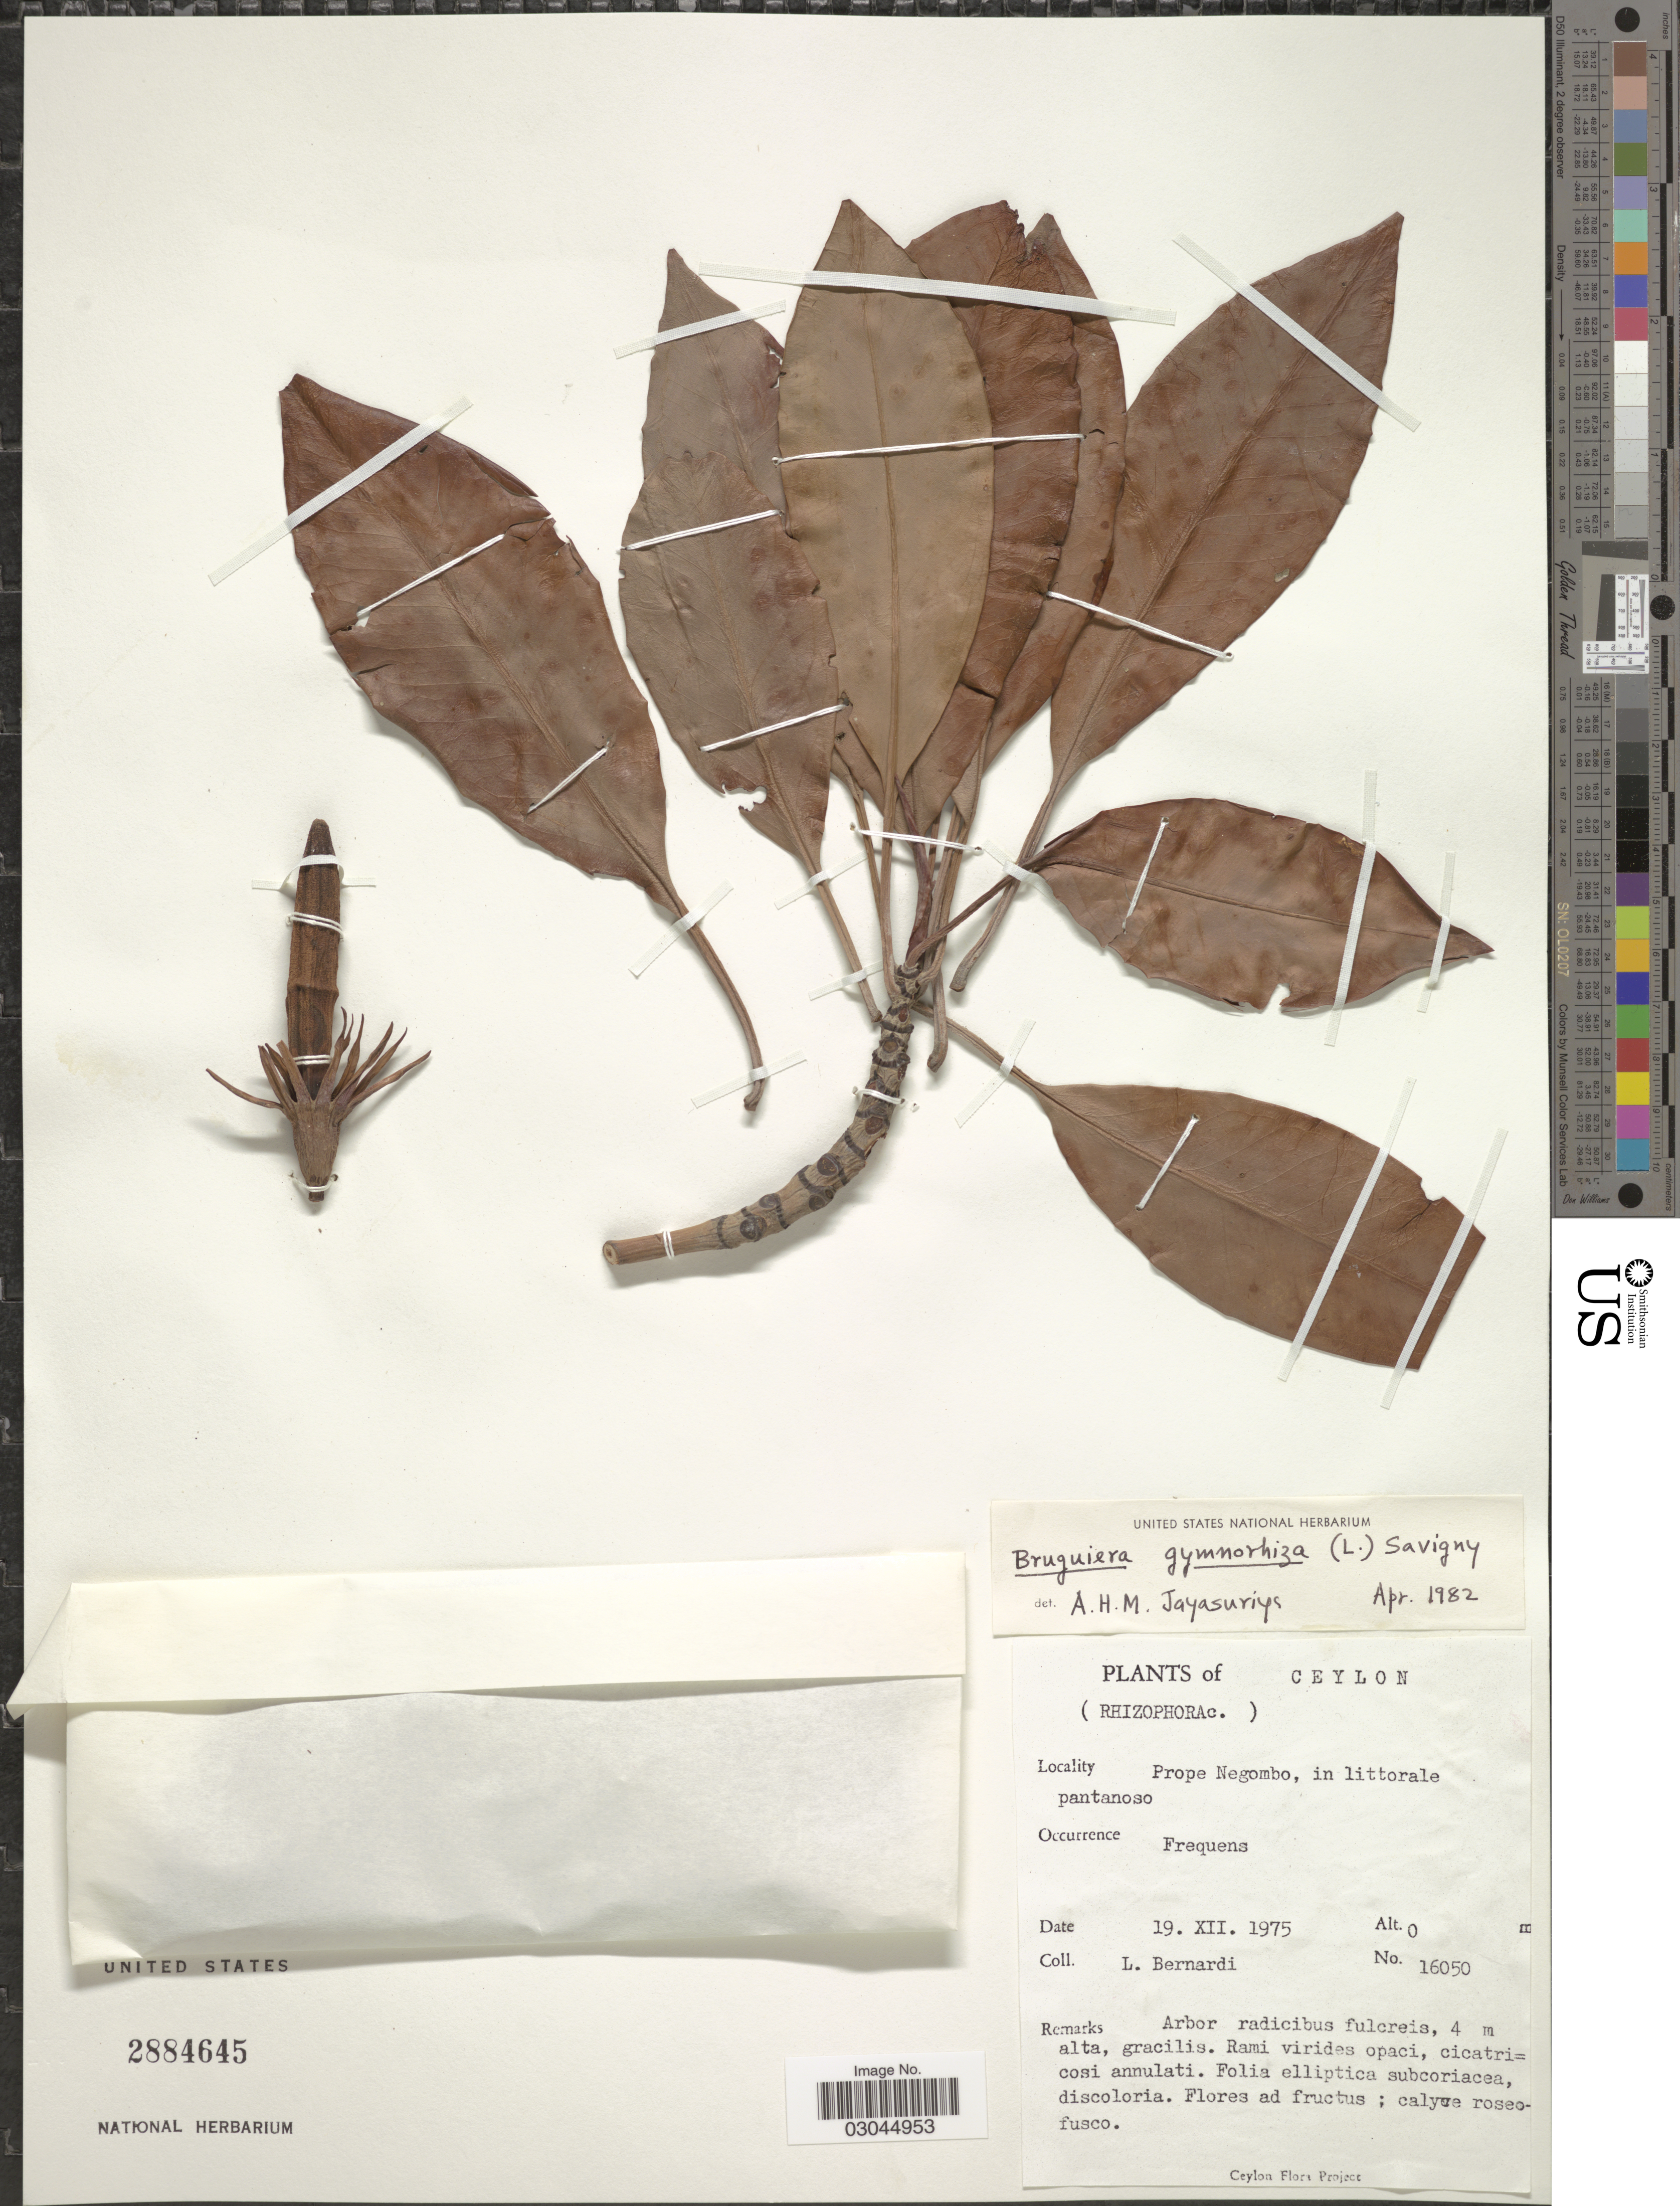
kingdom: Plantae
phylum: Tracheophyta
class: Magnoliopsida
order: Malpighiales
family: Rhizophoraceae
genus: Bruguiera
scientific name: Bruguiera gymnorhiza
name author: (L.) Savigny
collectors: L. Bernardi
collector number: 16050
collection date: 1975-12-19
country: Sri Lanka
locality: Ceylon, Prope Negombo, in littorale pantanoso.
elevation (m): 0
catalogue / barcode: US 2884645